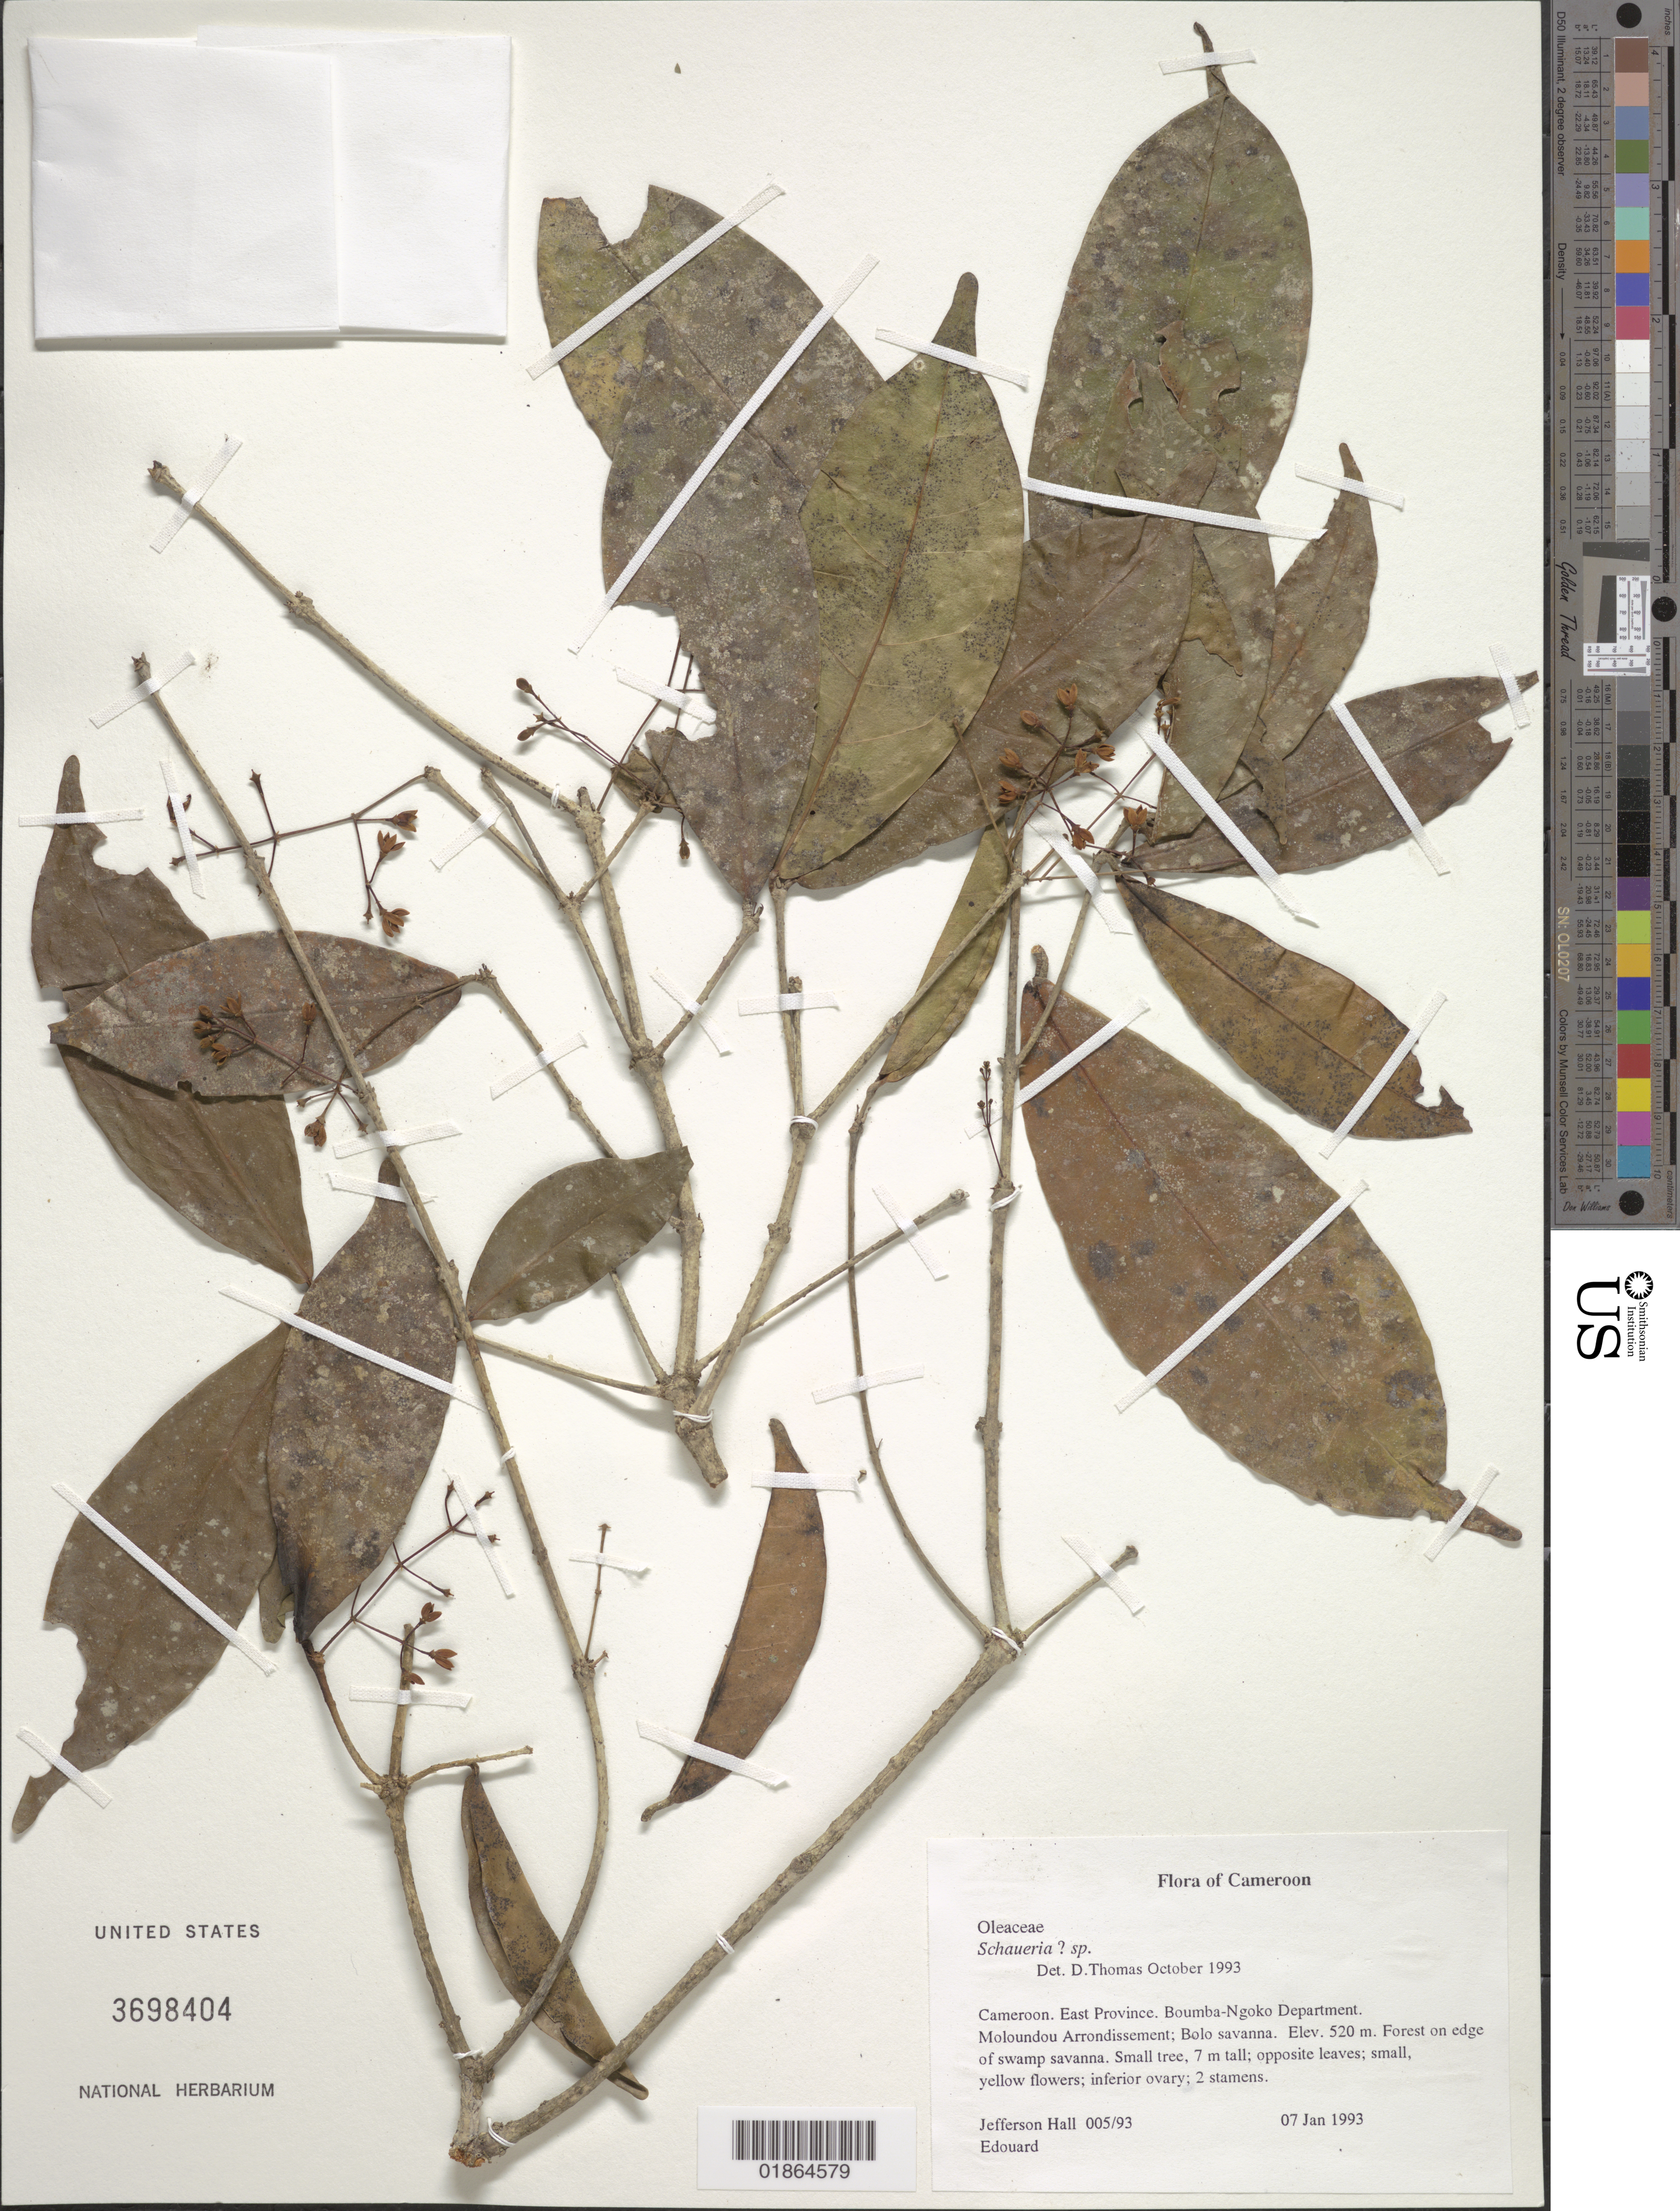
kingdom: Plantae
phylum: Tracheophyta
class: Magnoliopsida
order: Lamiales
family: Acanthaceae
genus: Schaueria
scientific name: Schaueria sp.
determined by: Thomas, D.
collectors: J. Hall & -. Edouard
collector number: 005/93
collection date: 1993-01-07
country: Cameroon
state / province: Est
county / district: Boumba-ngoko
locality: Moloundou Arrondissement; Bolo savanna.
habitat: Forest on edge of swamp savanna.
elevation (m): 520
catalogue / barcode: US 3698404